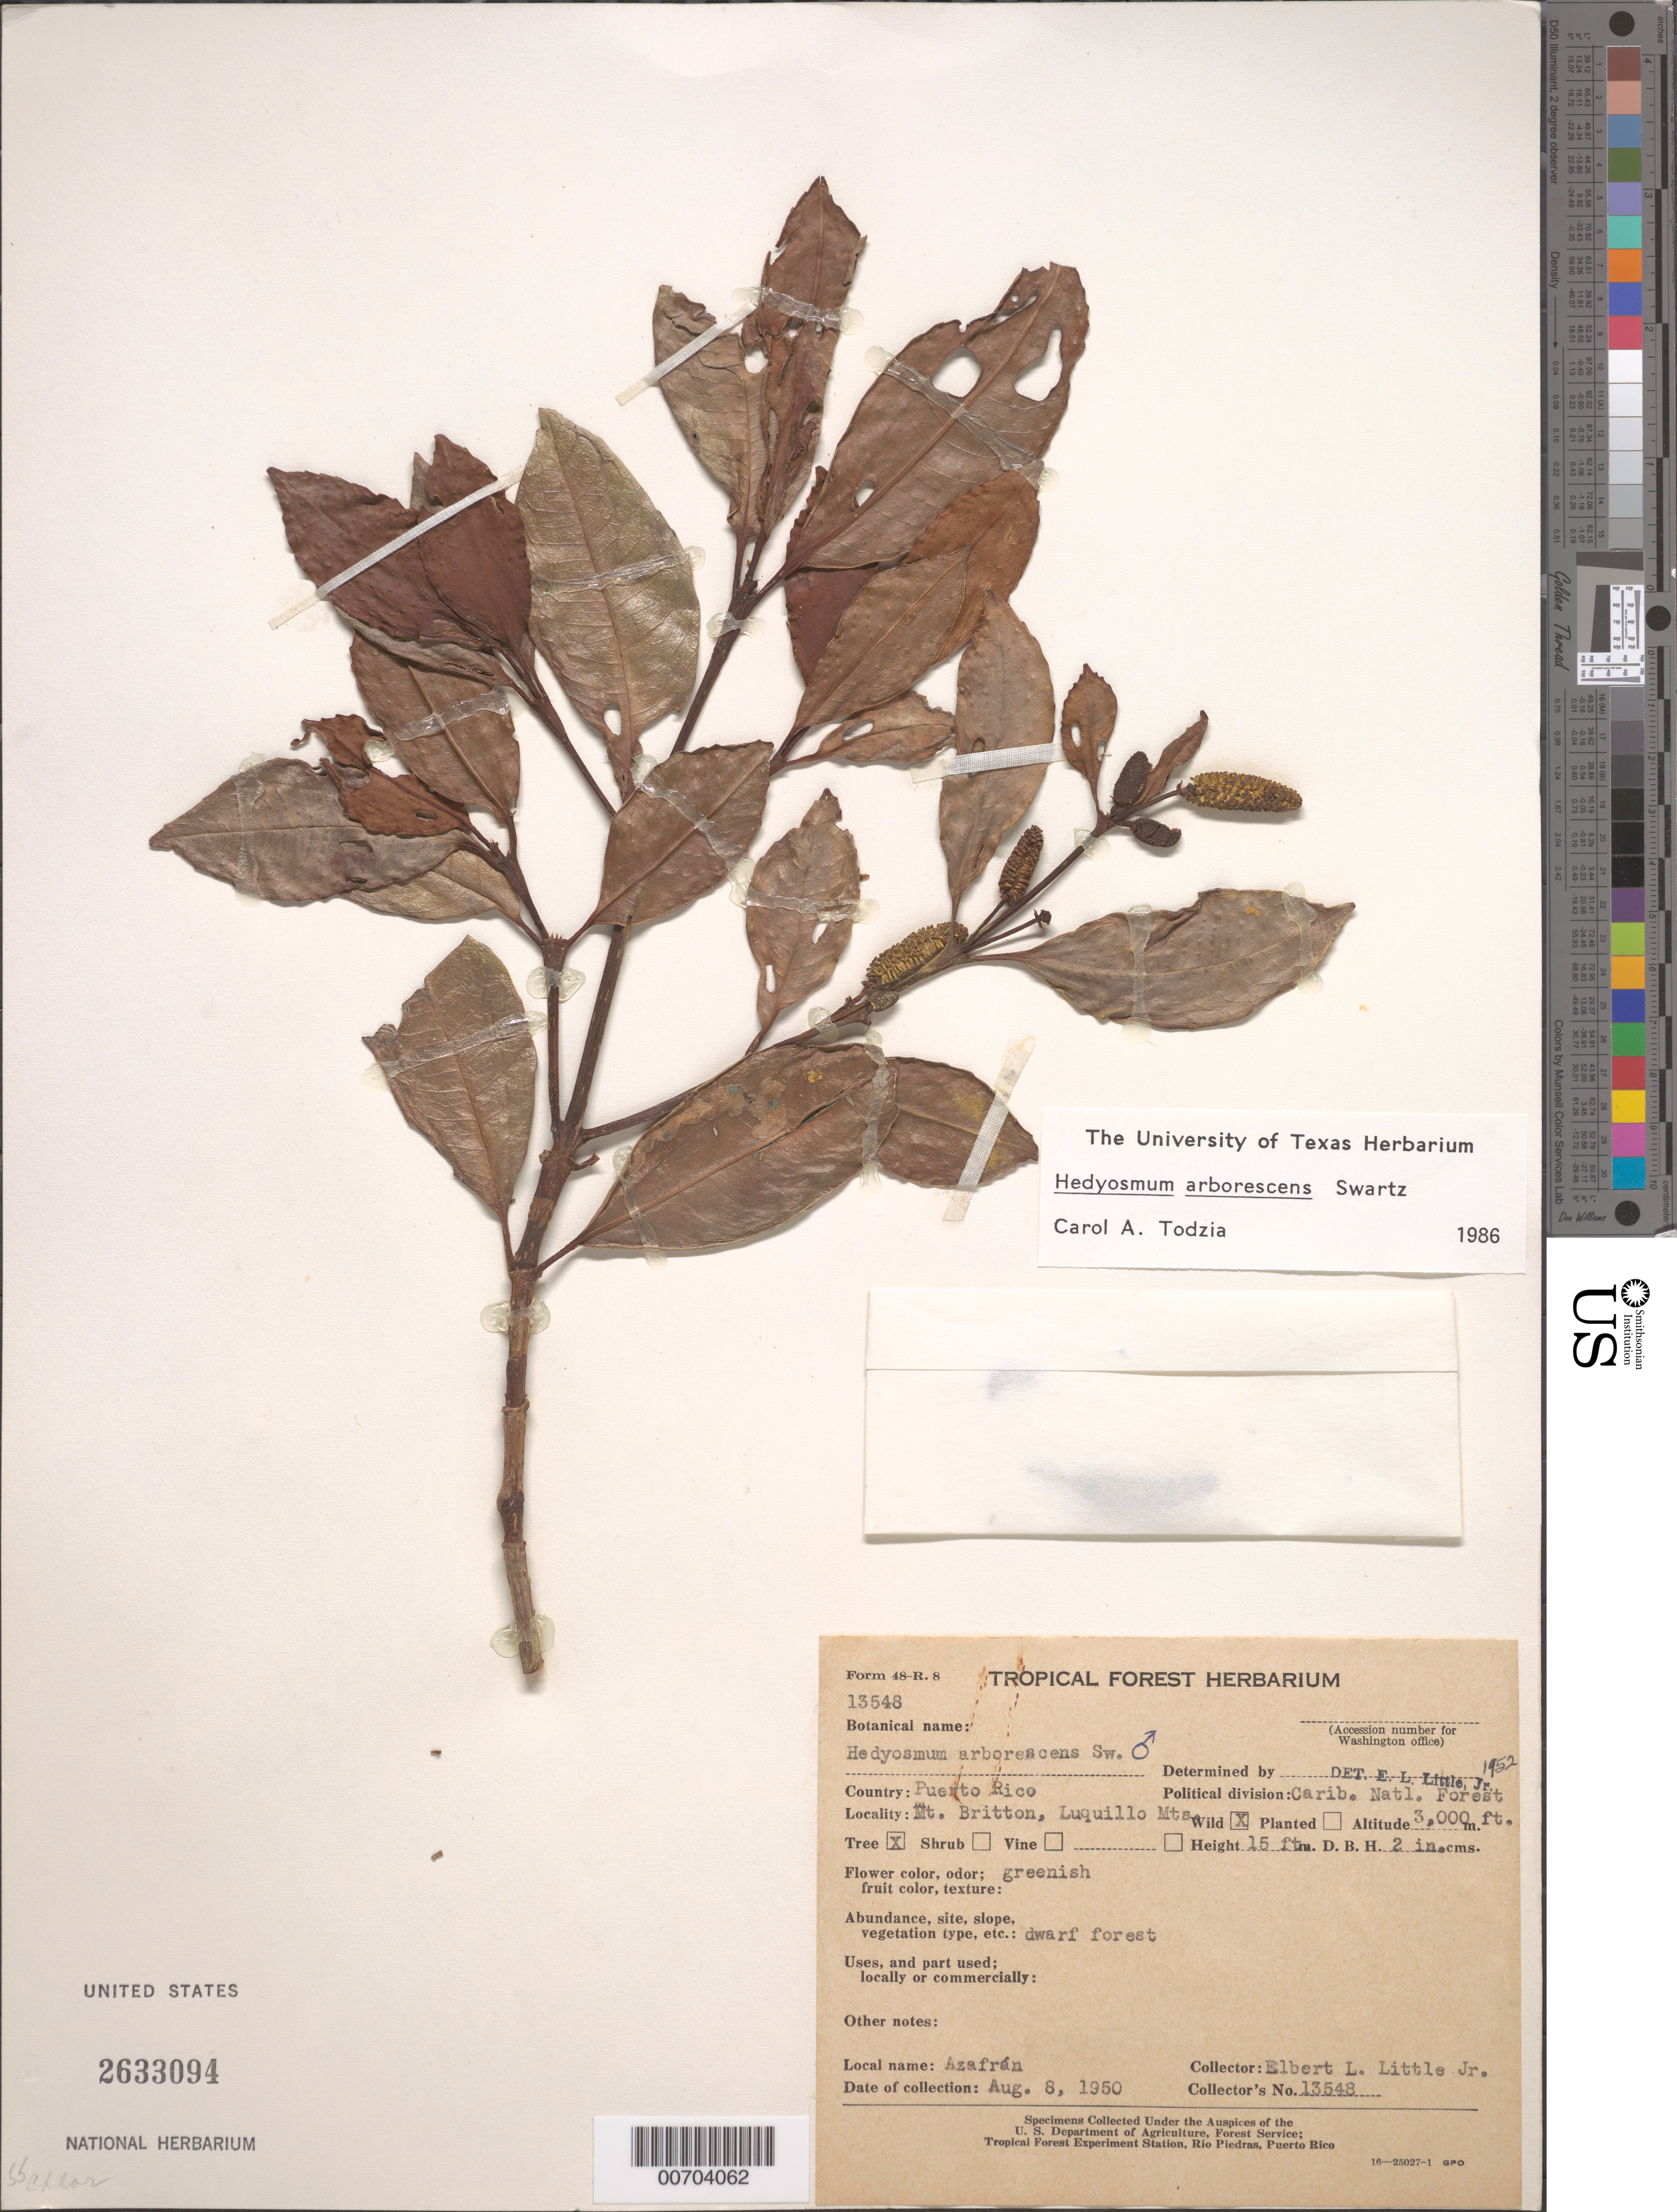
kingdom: Plantae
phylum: Tracheophyta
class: Magnoliopsida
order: Chloranthales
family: Chloranthaceae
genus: Hedyosmum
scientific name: Hedyosmum arborescens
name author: Sw.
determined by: Todzia, C. A., (TEX), University of Texas Austin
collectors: E. L. Little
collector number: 13548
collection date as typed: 08 Aug 1950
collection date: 1950-08-08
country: Puerto Rico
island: Greater Antilles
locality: Mt. Britton, Luquillo Mts.; Caribbean Natl. Forest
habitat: Dwarf forest;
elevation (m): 914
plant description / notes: Common name: "Azafrán"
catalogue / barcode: US 2633094